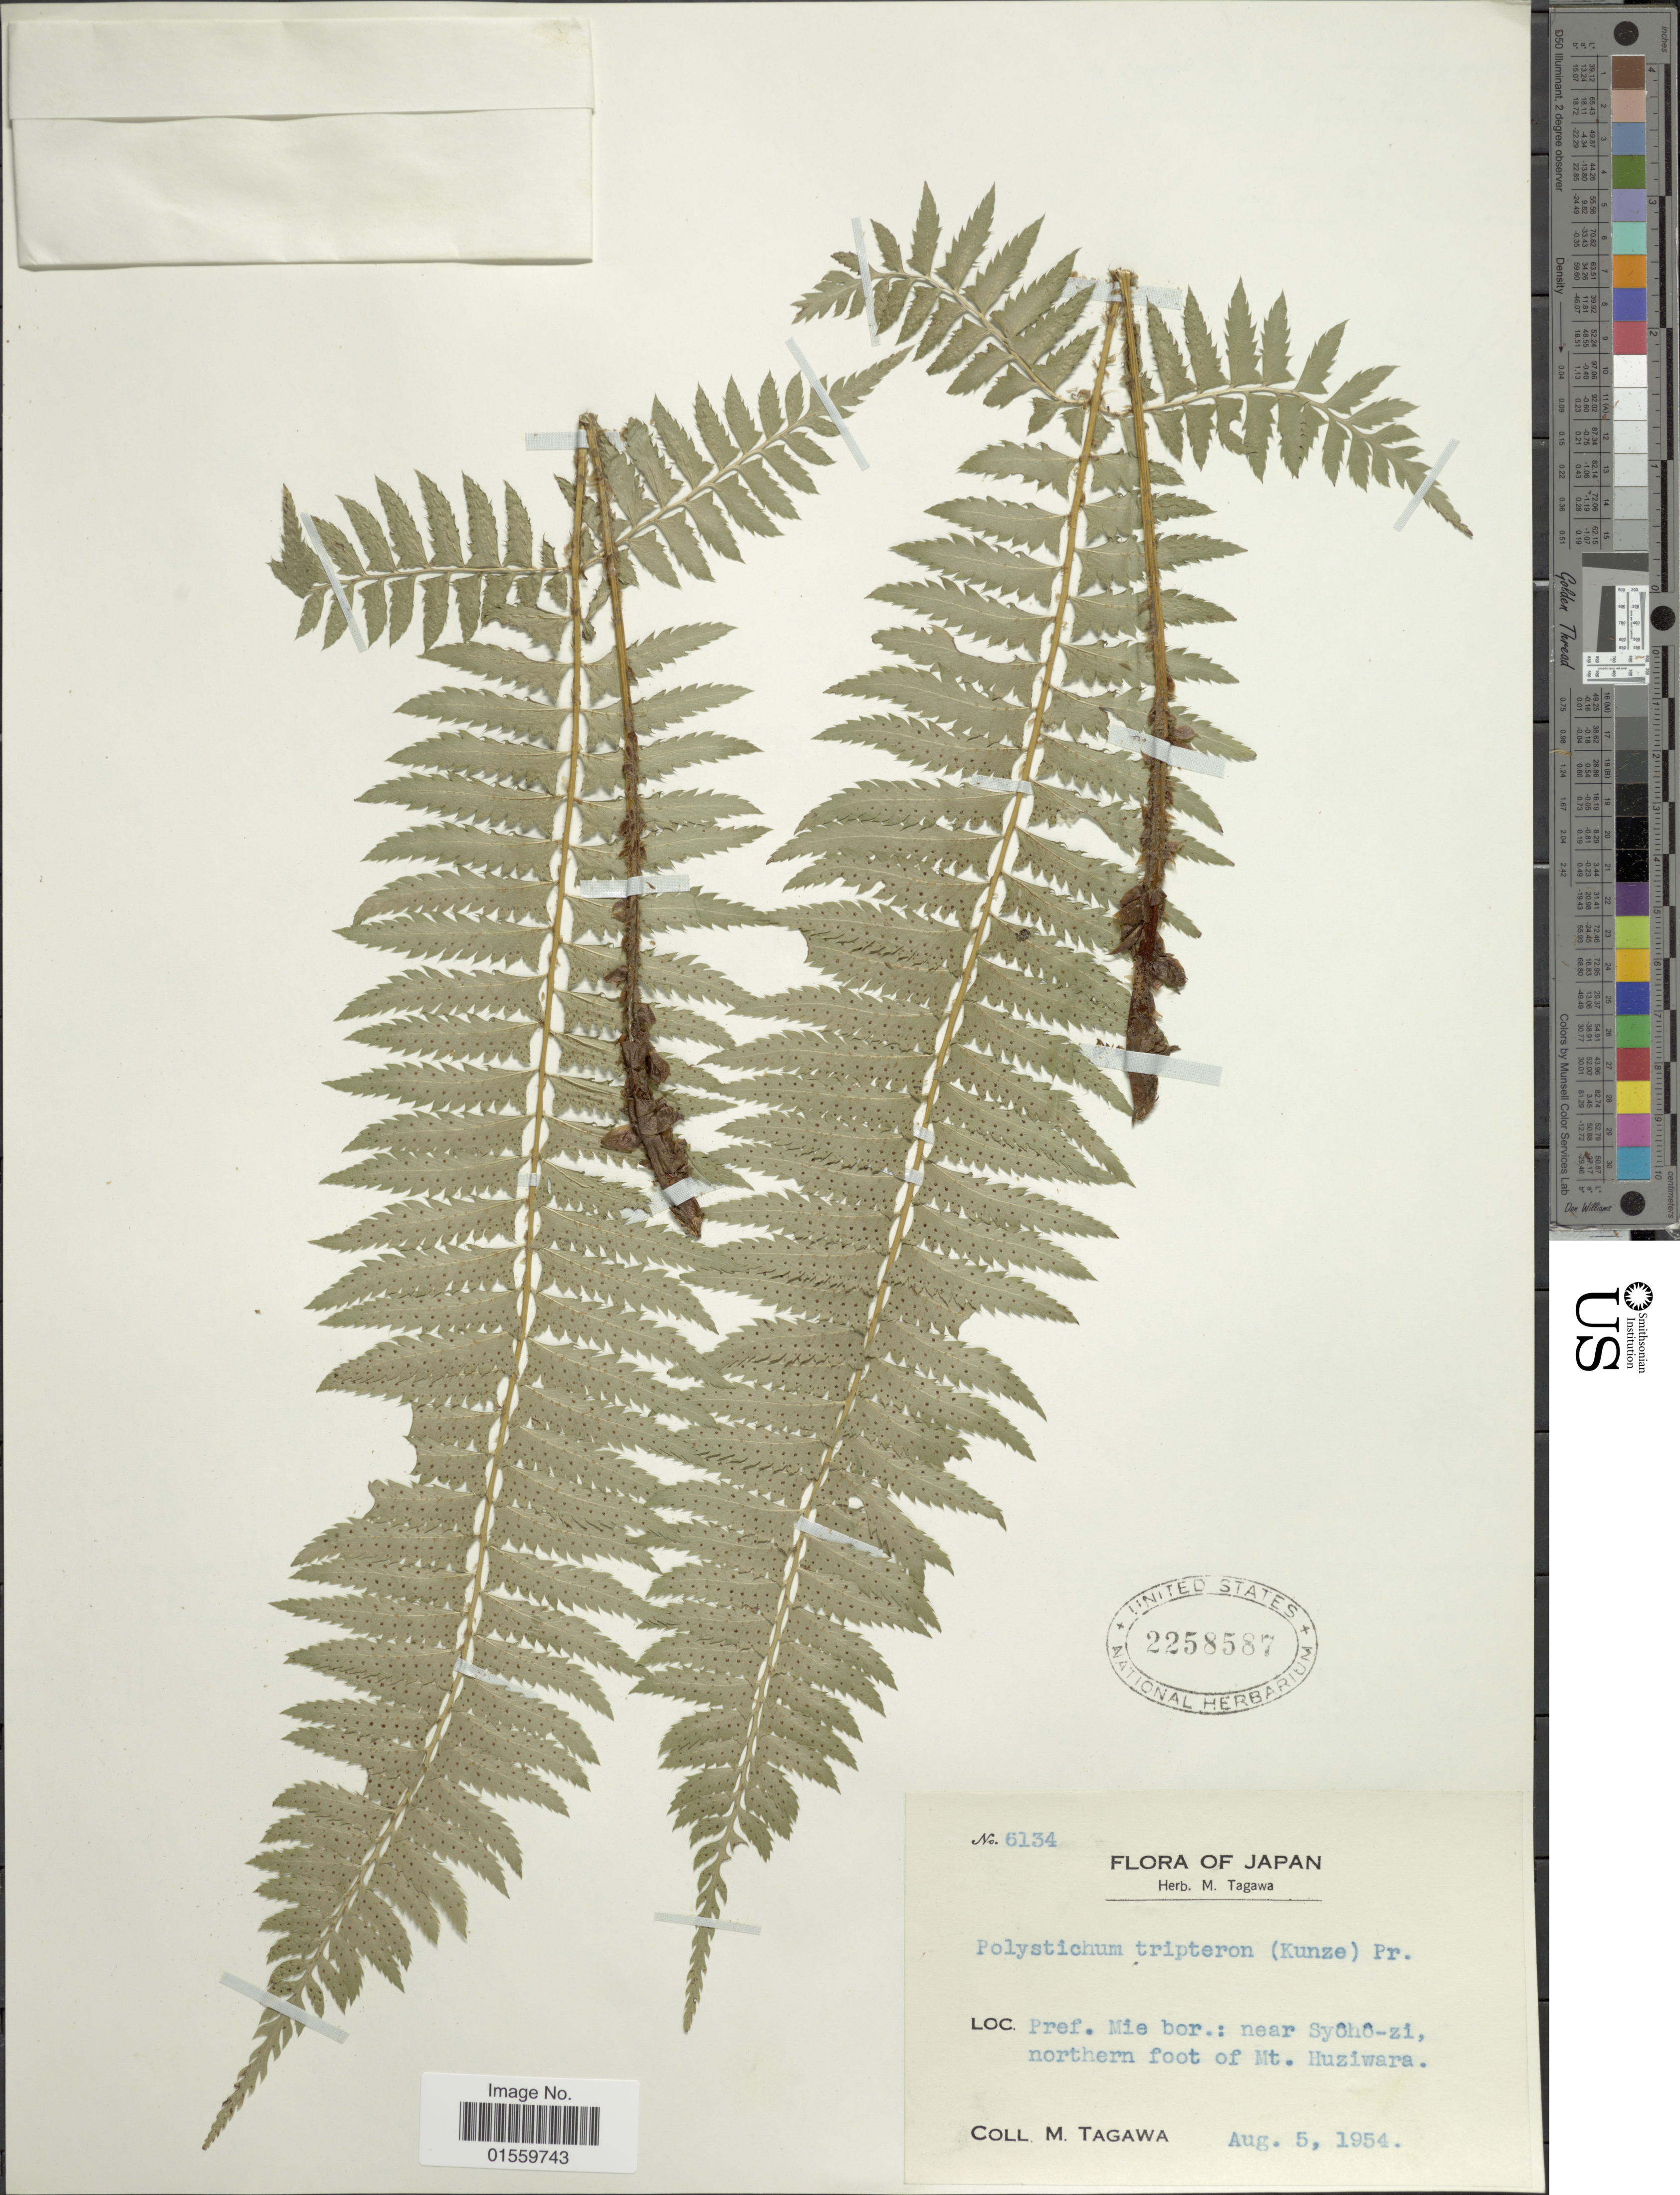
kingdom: Plantae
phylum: Tracheophyta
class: Polypodiopsida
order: Polypodiales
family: Dryopteridaceae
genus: Polystichum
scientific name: Polystichum tripteron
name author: (Kunze) C. Presl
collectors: M. Tagawa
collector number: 6134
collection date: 1954-08-05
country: Japan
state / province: Mie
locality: Pref. Mie bor.: near Syoho-zi, northern foot of Mt. Huziwara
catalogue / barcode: US 2258587